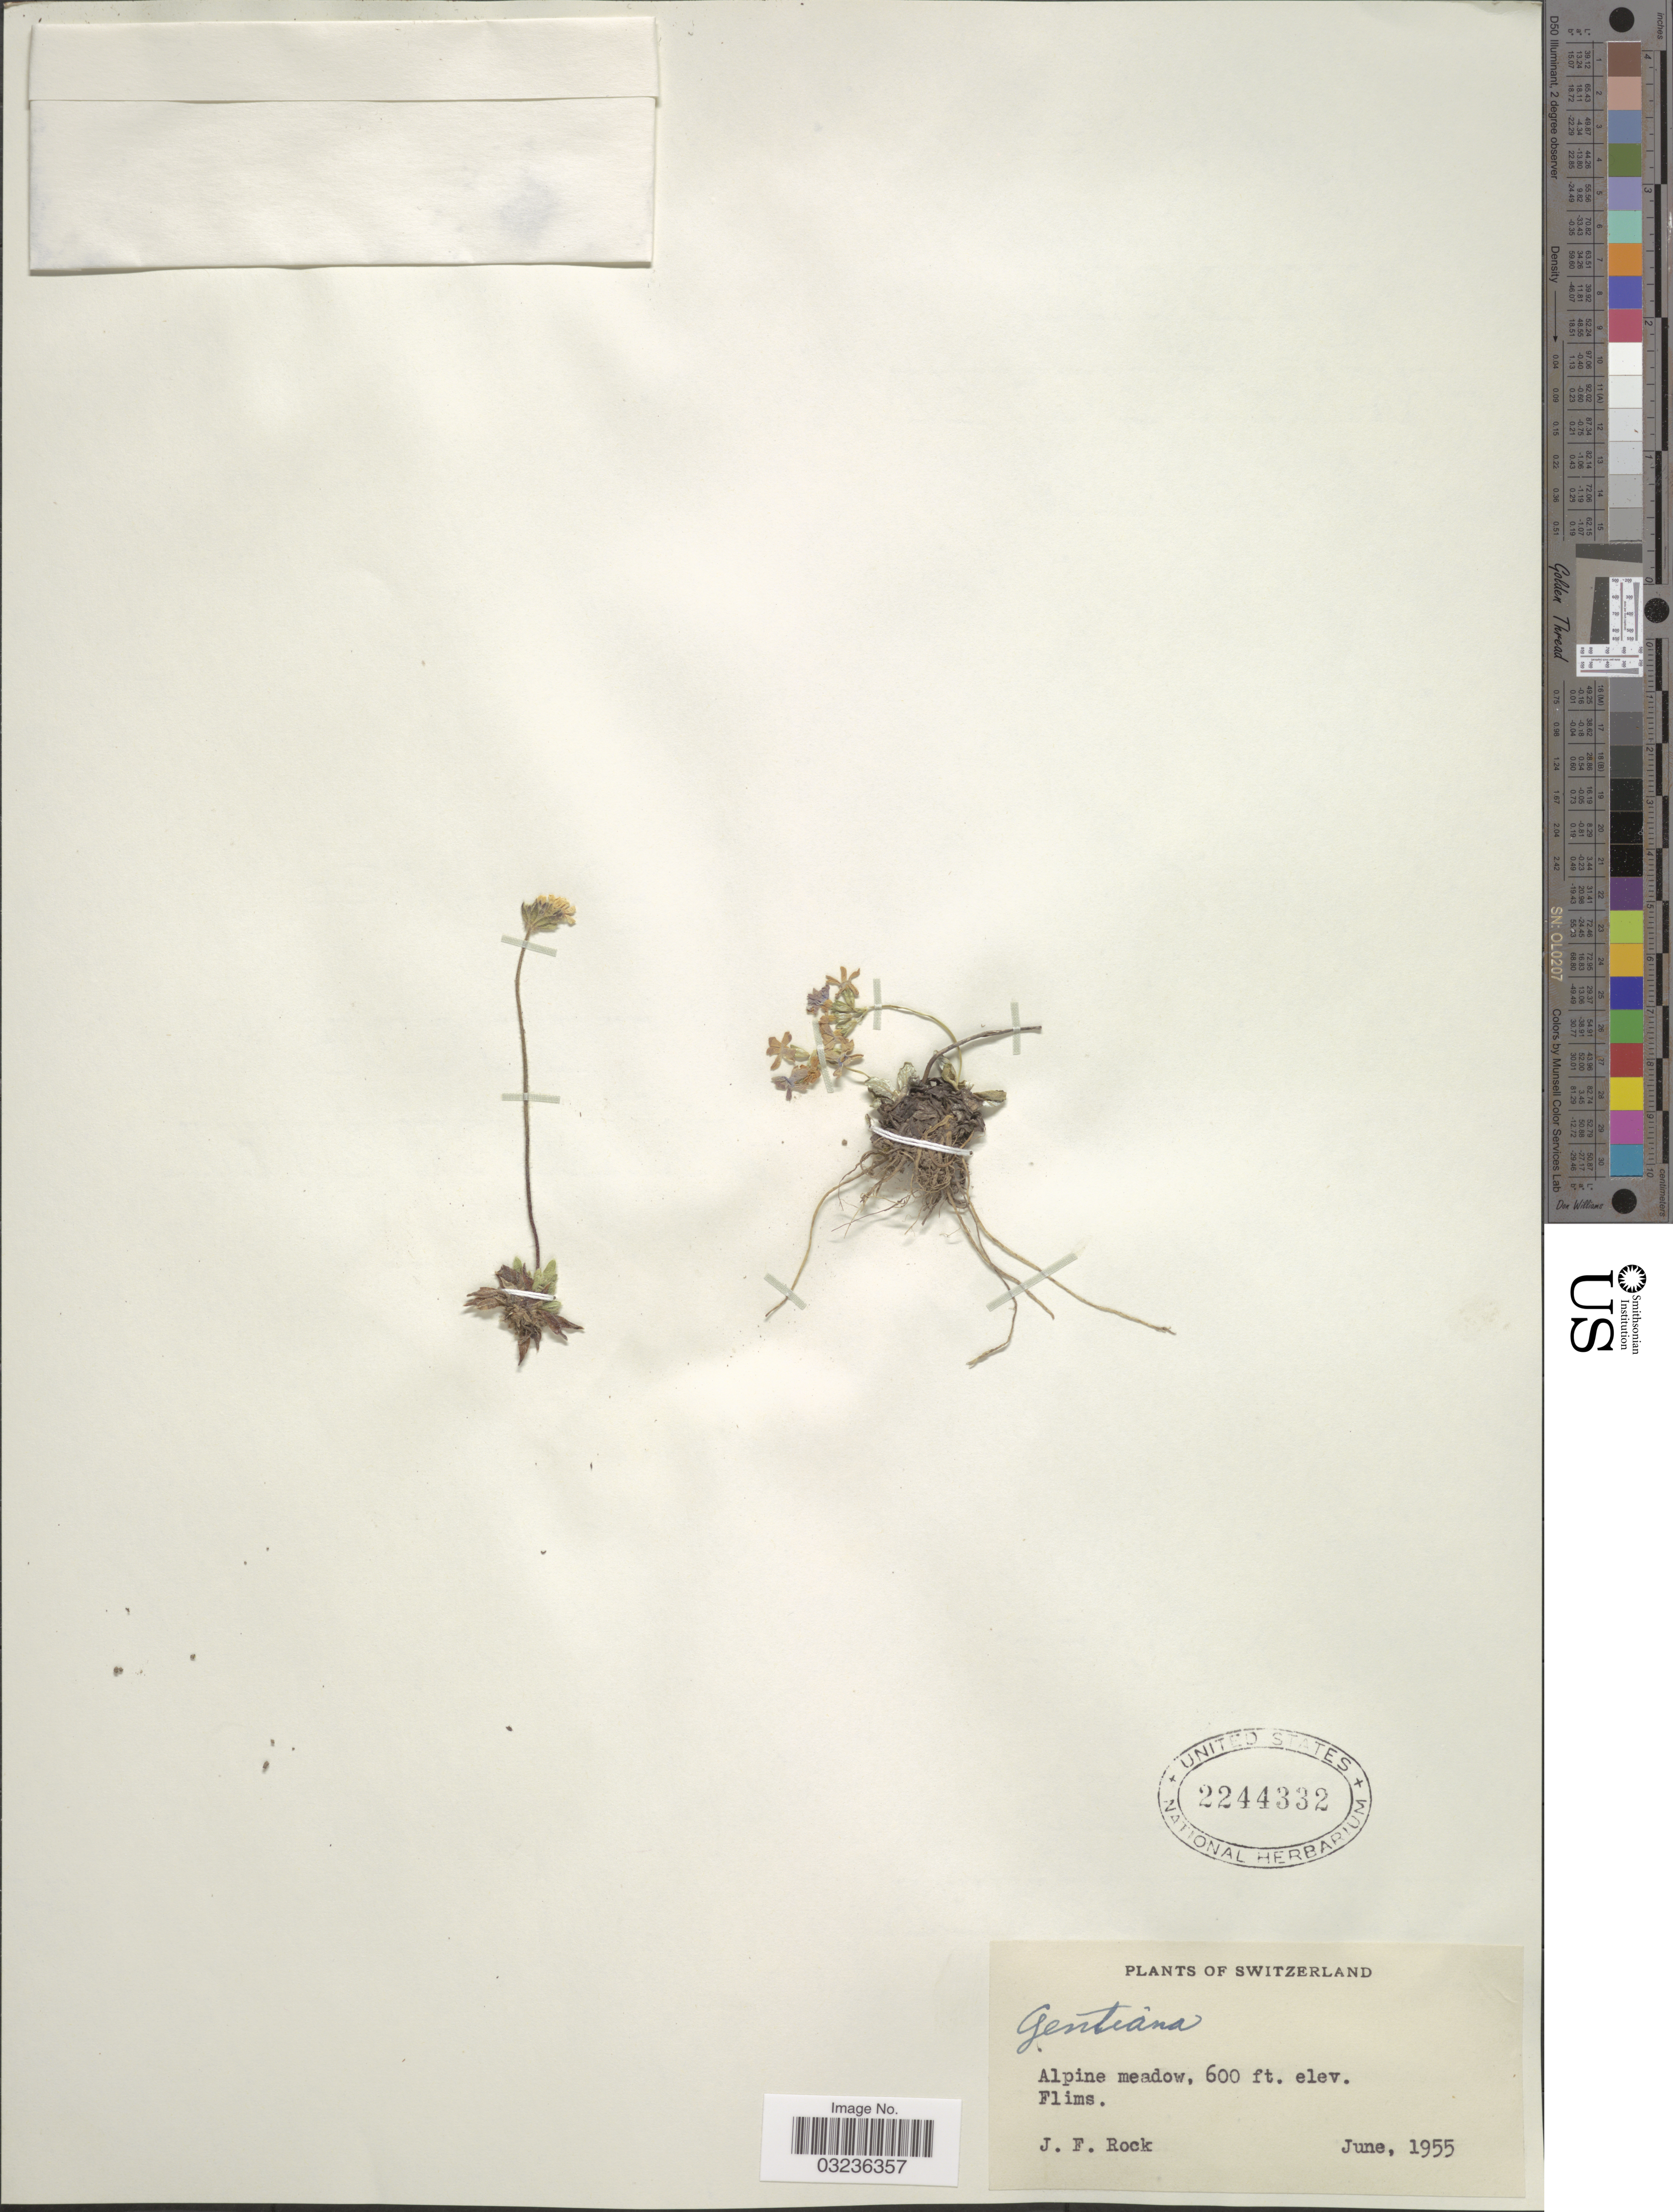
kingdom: Plantae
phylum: Tracheophyta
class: Magnoliopsida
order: Gentianales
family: Gentianaceae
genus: Gentiana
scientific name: Gentiana sp.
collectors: J. Rock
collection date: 1955-06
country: Switzerland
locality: Flims.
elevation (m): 183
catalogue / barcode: US 2244332